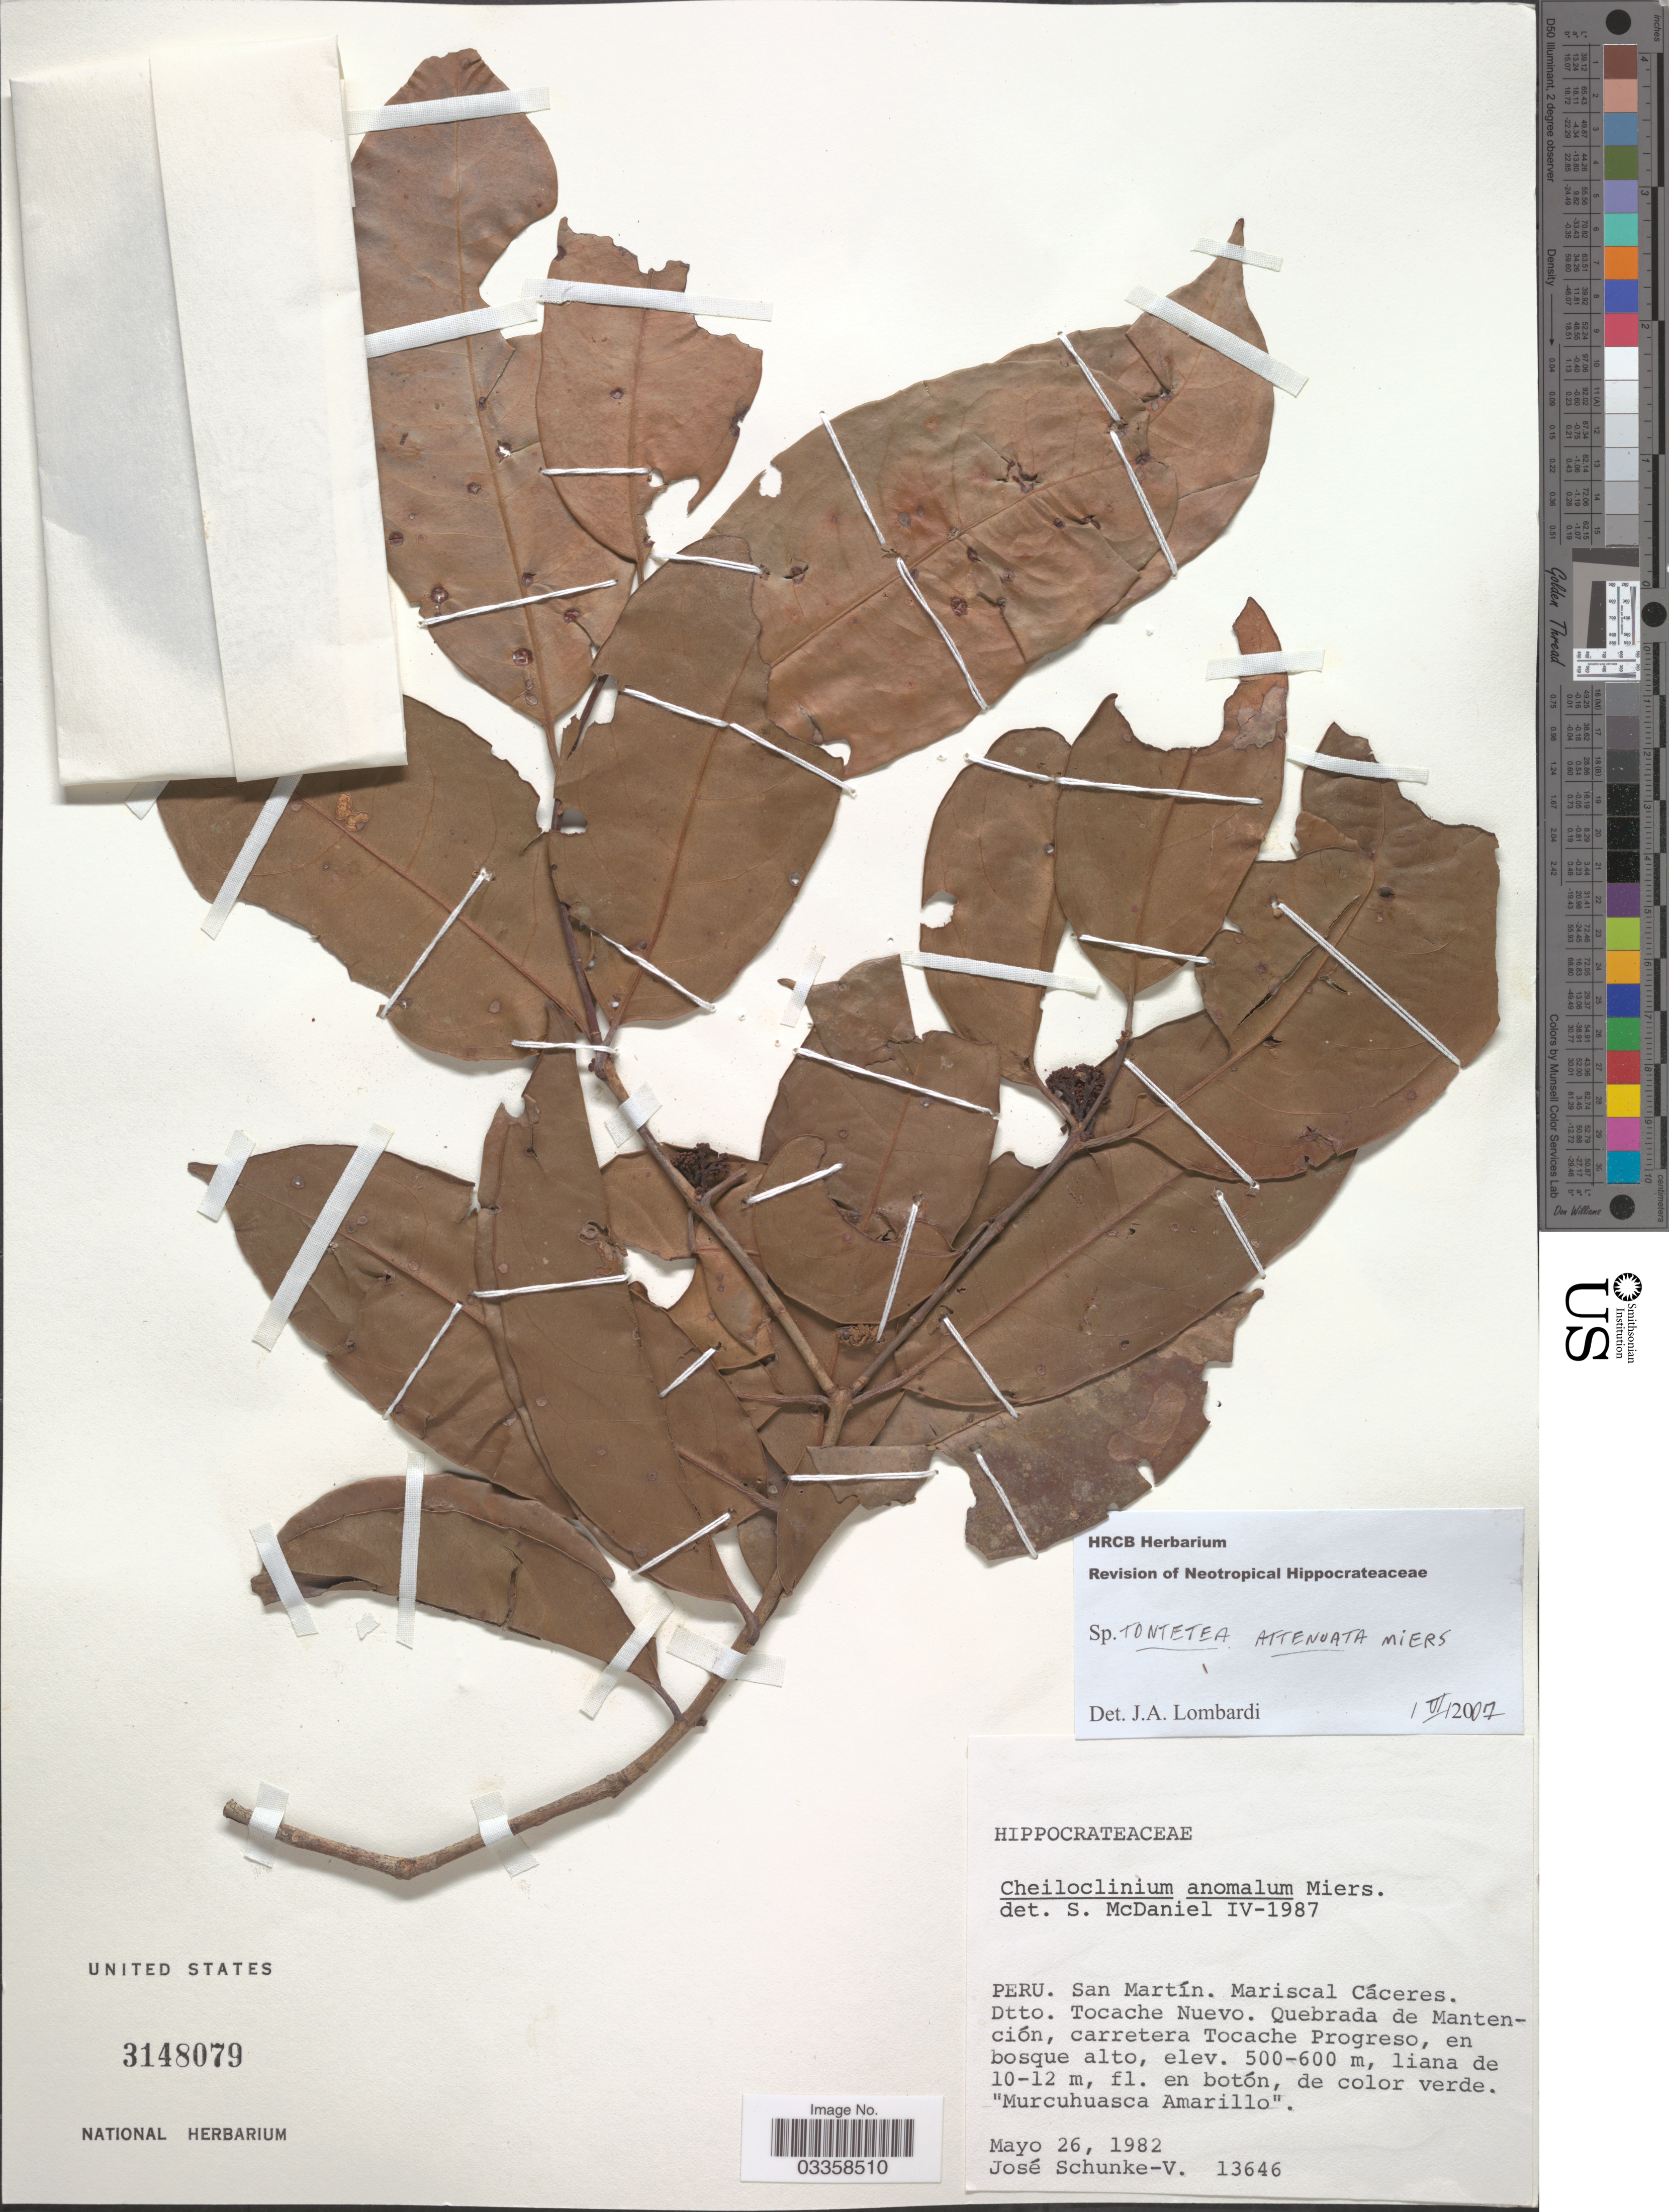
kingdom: Plantae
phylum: Tracheophyta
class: Magnoliopsida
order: Celastrales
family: Celastraceae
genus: Tontelea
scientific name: Tontelea attenuata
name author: Miers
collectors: J. Schunke Vigo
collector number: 13646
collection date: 1982-05-26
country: Peru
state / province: San Martín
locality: Mariscal Cáceres. Dtto. Tocache Nuevo. Quebrada de Mantención, carretera Tocache Progreso.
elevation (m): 500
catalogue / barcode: US 3148079